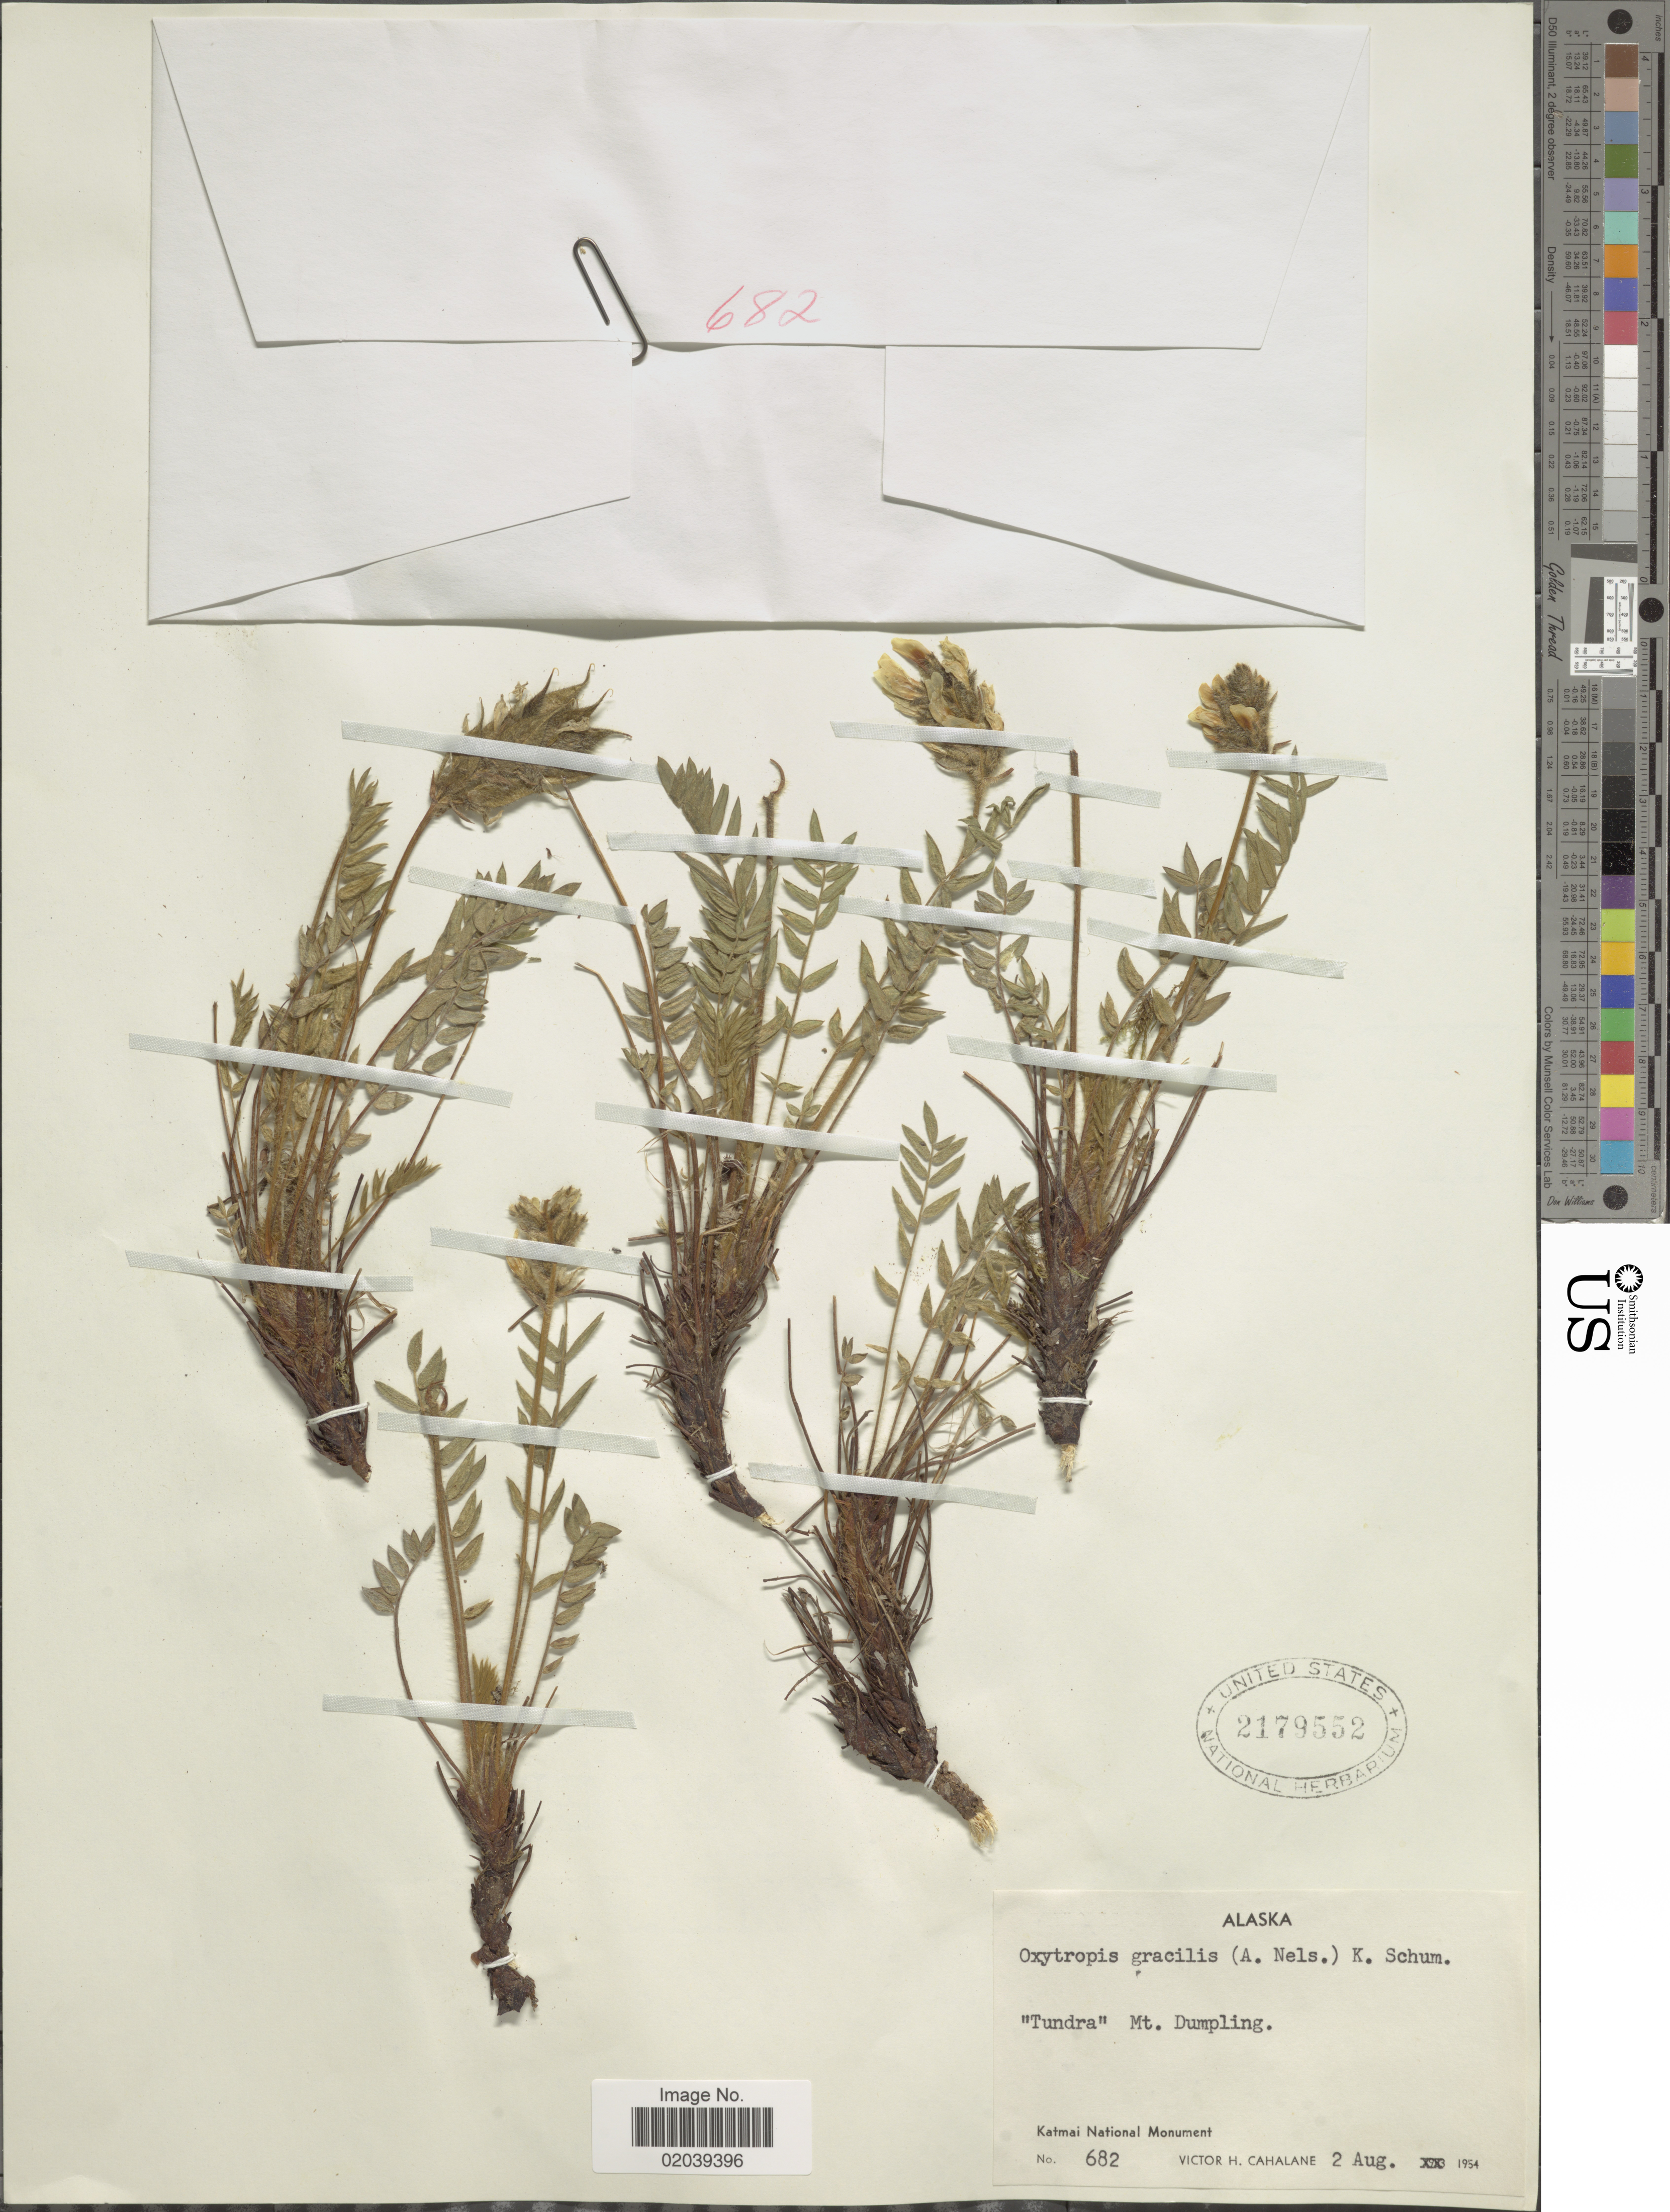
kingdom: Plantae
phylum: Tracheophyta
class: Magnoliopsida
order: Fabales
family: Fabaceae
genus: Oxytropis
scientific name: Oxytropis campestris var. gracilis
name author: (A. Nelson) Barneby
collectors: V. Cahalane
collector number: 682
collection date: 1954-08-02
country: United States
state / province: Alaska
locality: Tundra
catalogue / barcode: US 2179552